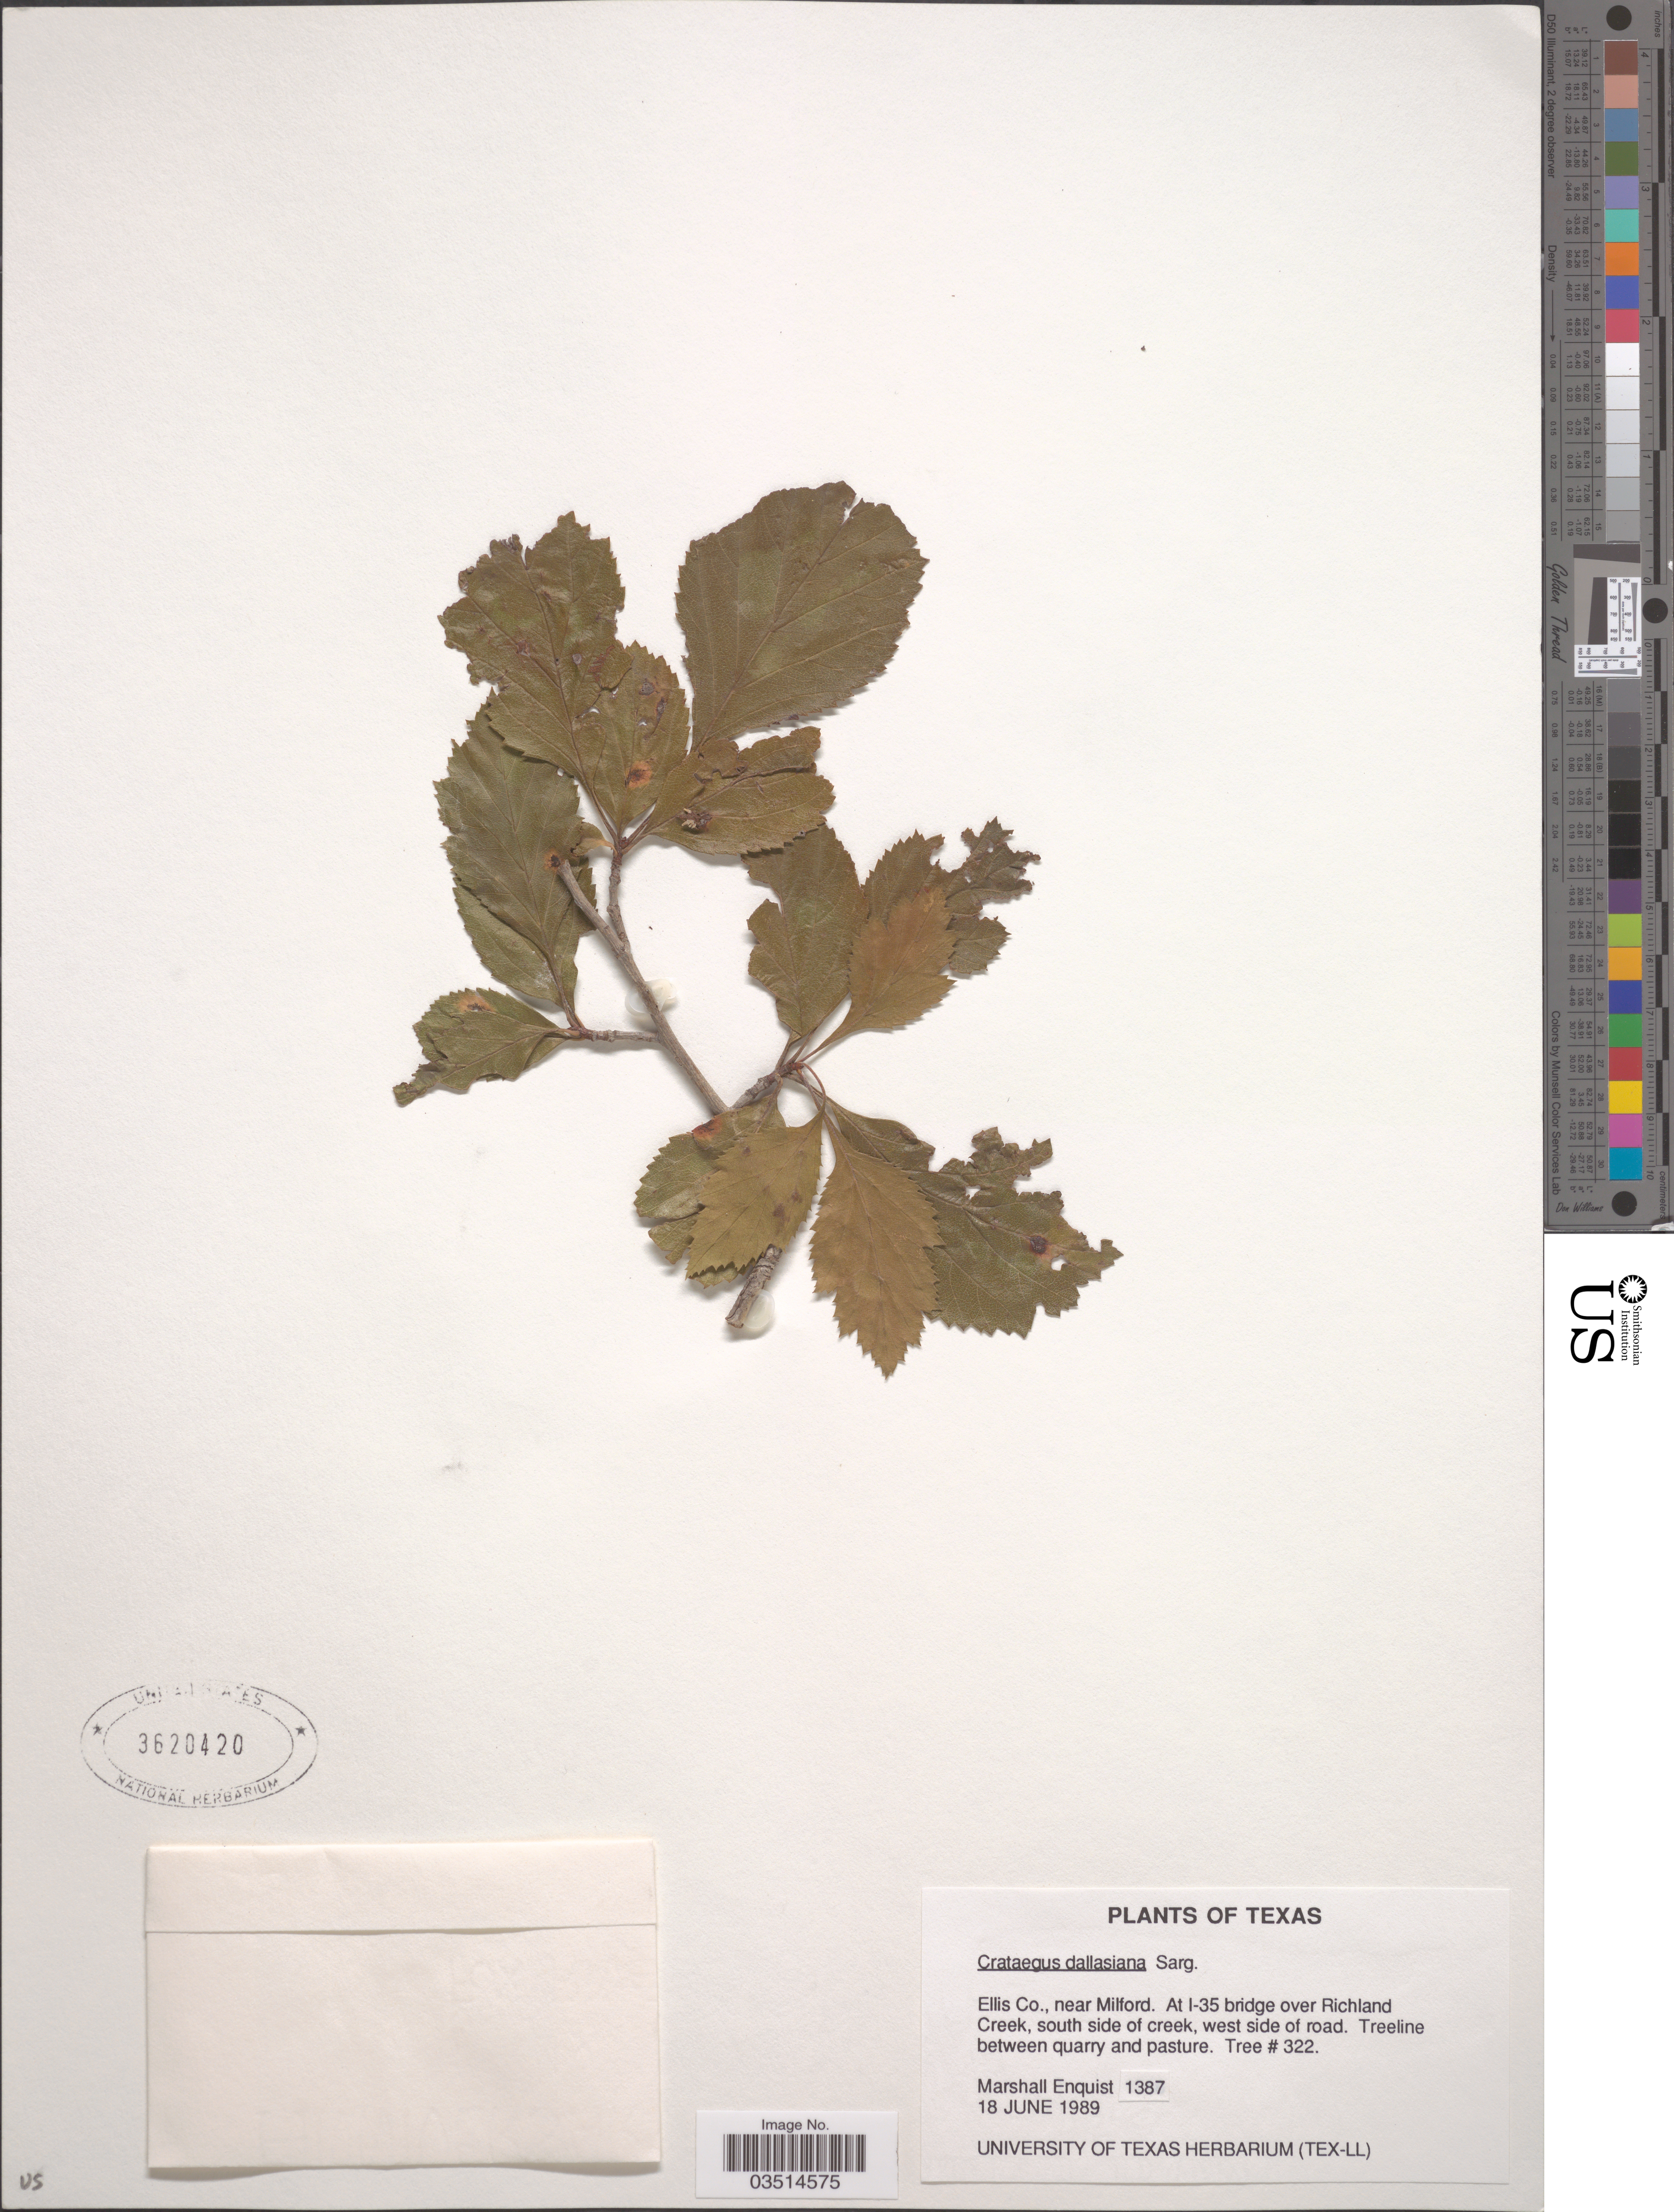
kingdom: Plantae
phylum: Tracheophyta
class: Magnoliopsida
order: Rosales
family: Rosaceae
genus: Crataegus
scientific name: Crataegus dallasiana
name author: Sarg.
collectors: M. Enquist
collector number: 1387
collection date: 1989-06-18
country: United States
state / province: Texas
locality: Ellis Co., near Milford. At I-35 bridge over Richland Creek, south side of creek, west side of road.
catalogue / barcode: US 3620420